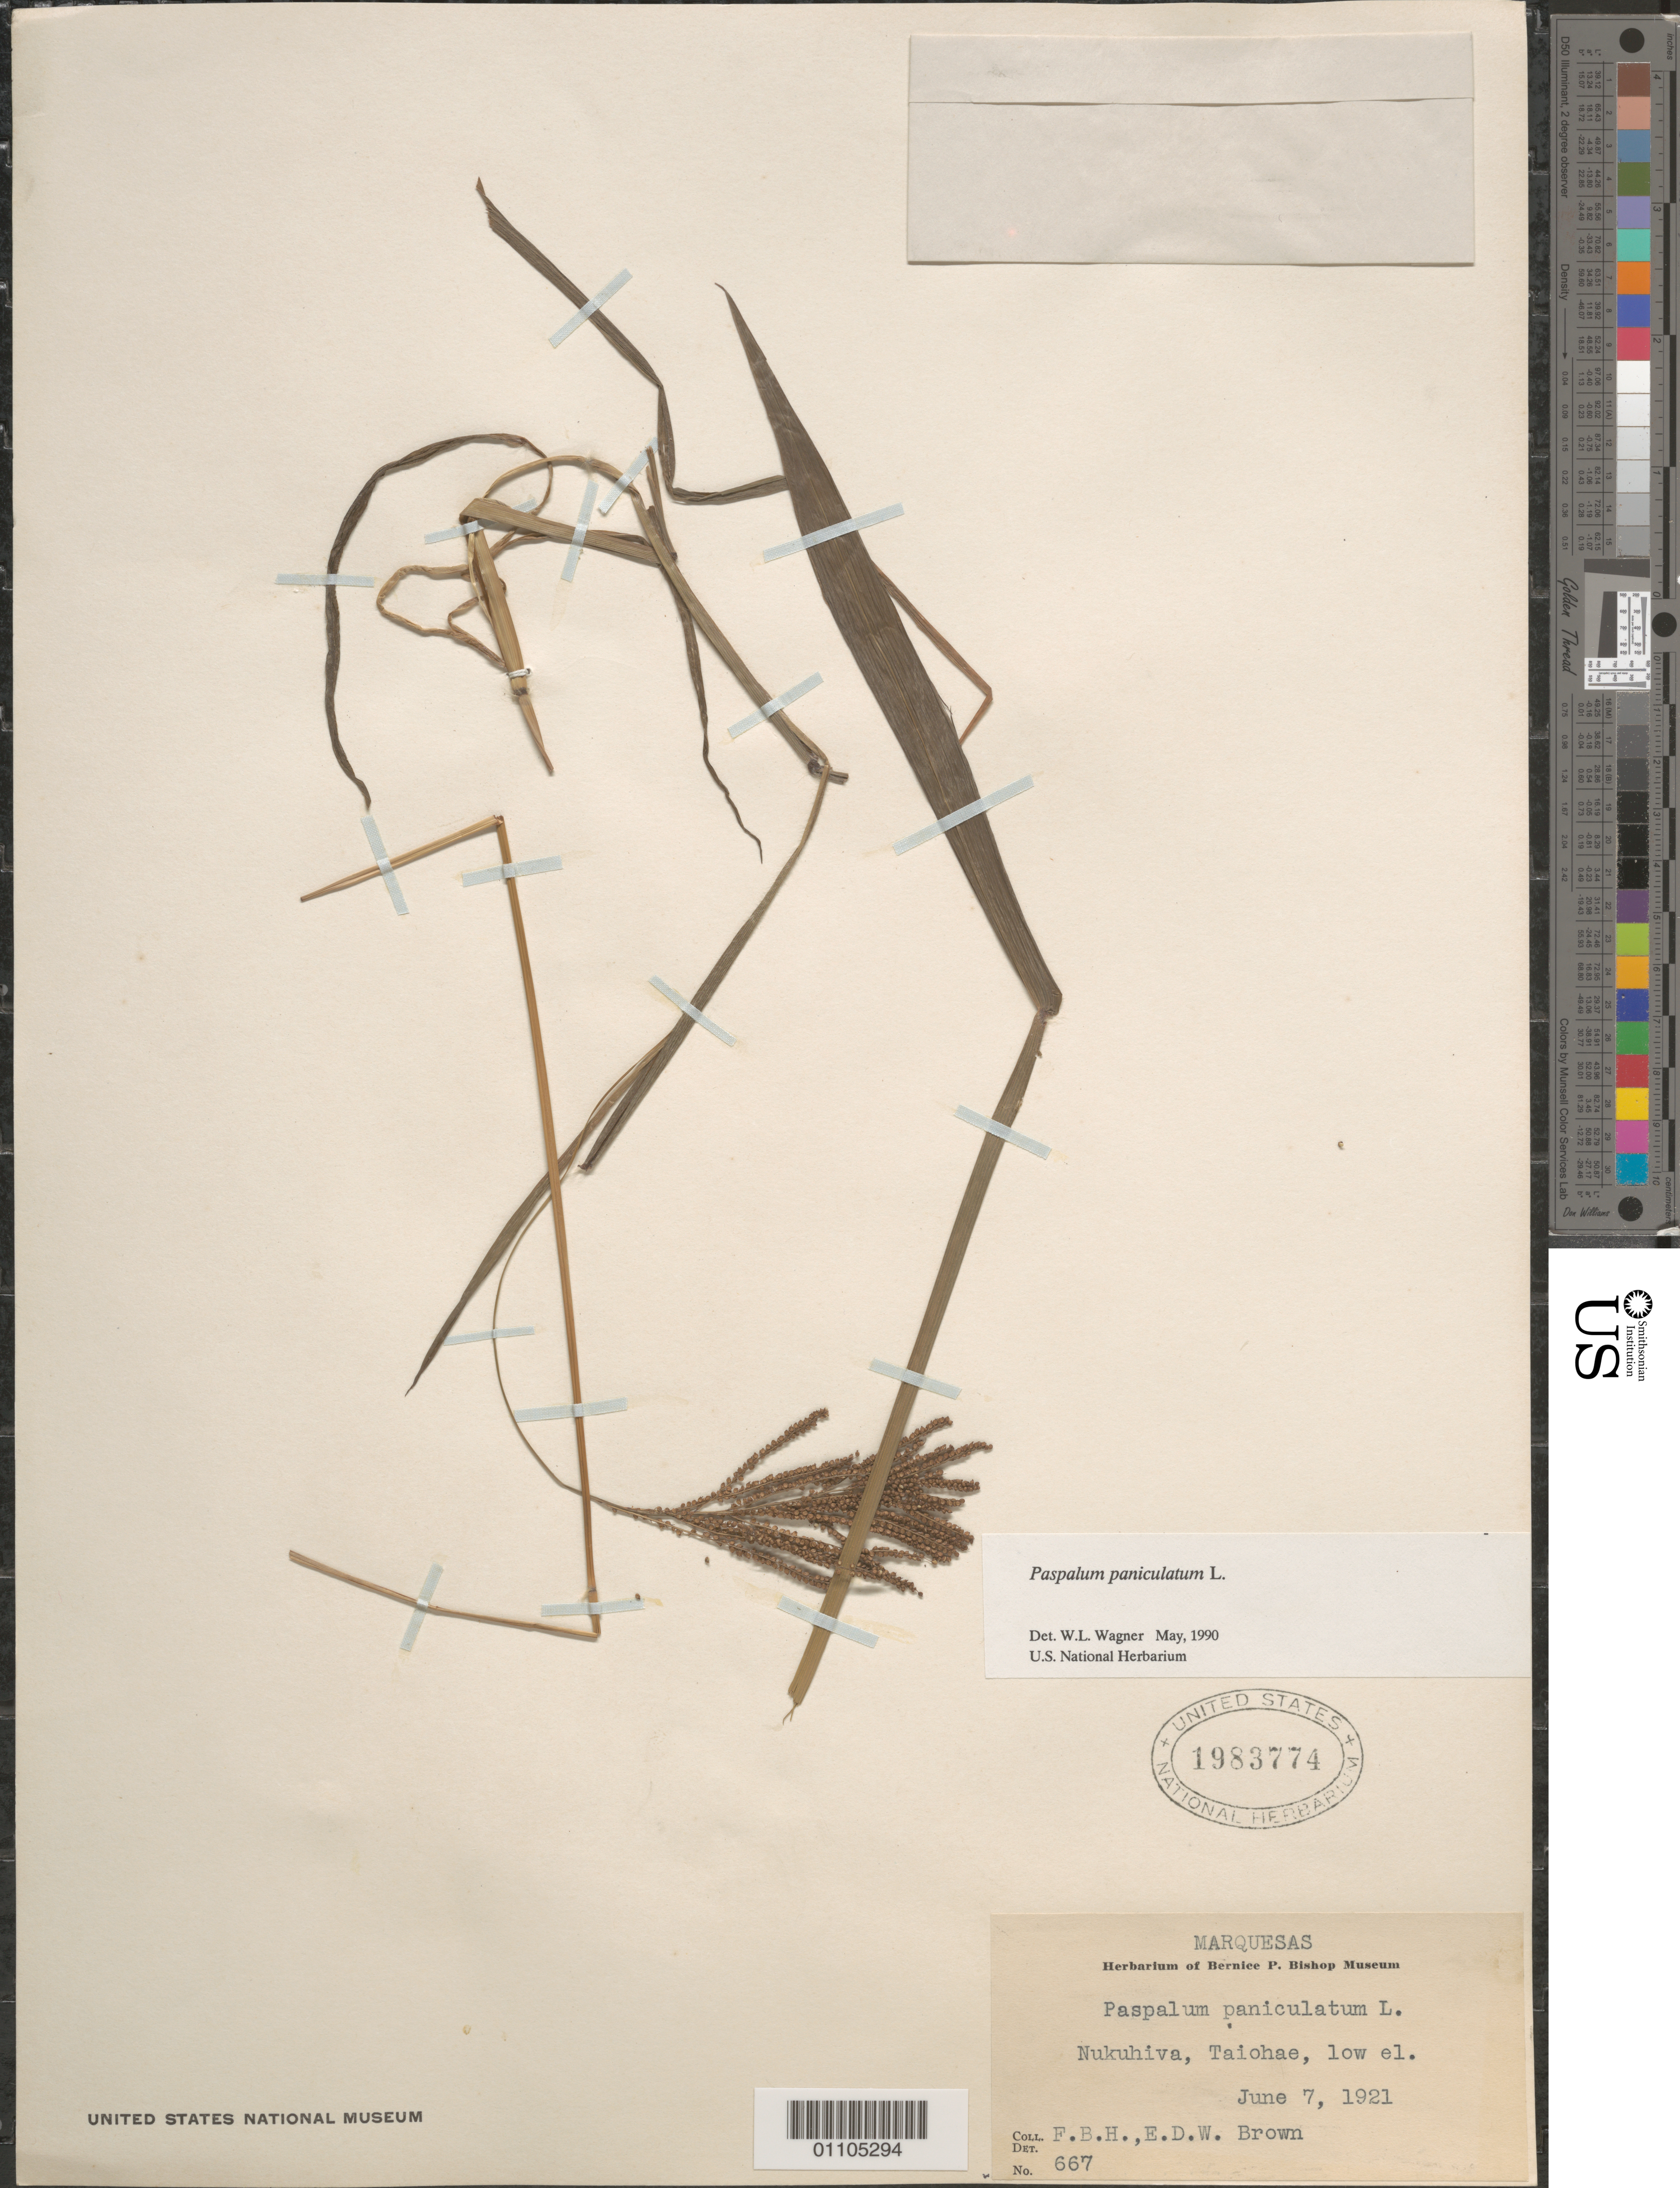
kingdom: Plantae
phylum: Tracheophyta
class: Liliopsida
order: Poales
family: Poaceae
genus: Paspalum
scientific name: Paspalum paniculatum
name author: L.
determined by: Wagner, W. L., (BOT), Smithsonian Institution - National Museum of Natural History (UNITED STATES)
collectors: F. Brown & E. Brown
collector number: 667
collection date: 1921-06-07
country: French Polynesia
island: Nuku Hiva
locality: Taiohae, low elevation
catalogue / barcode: US 1983774